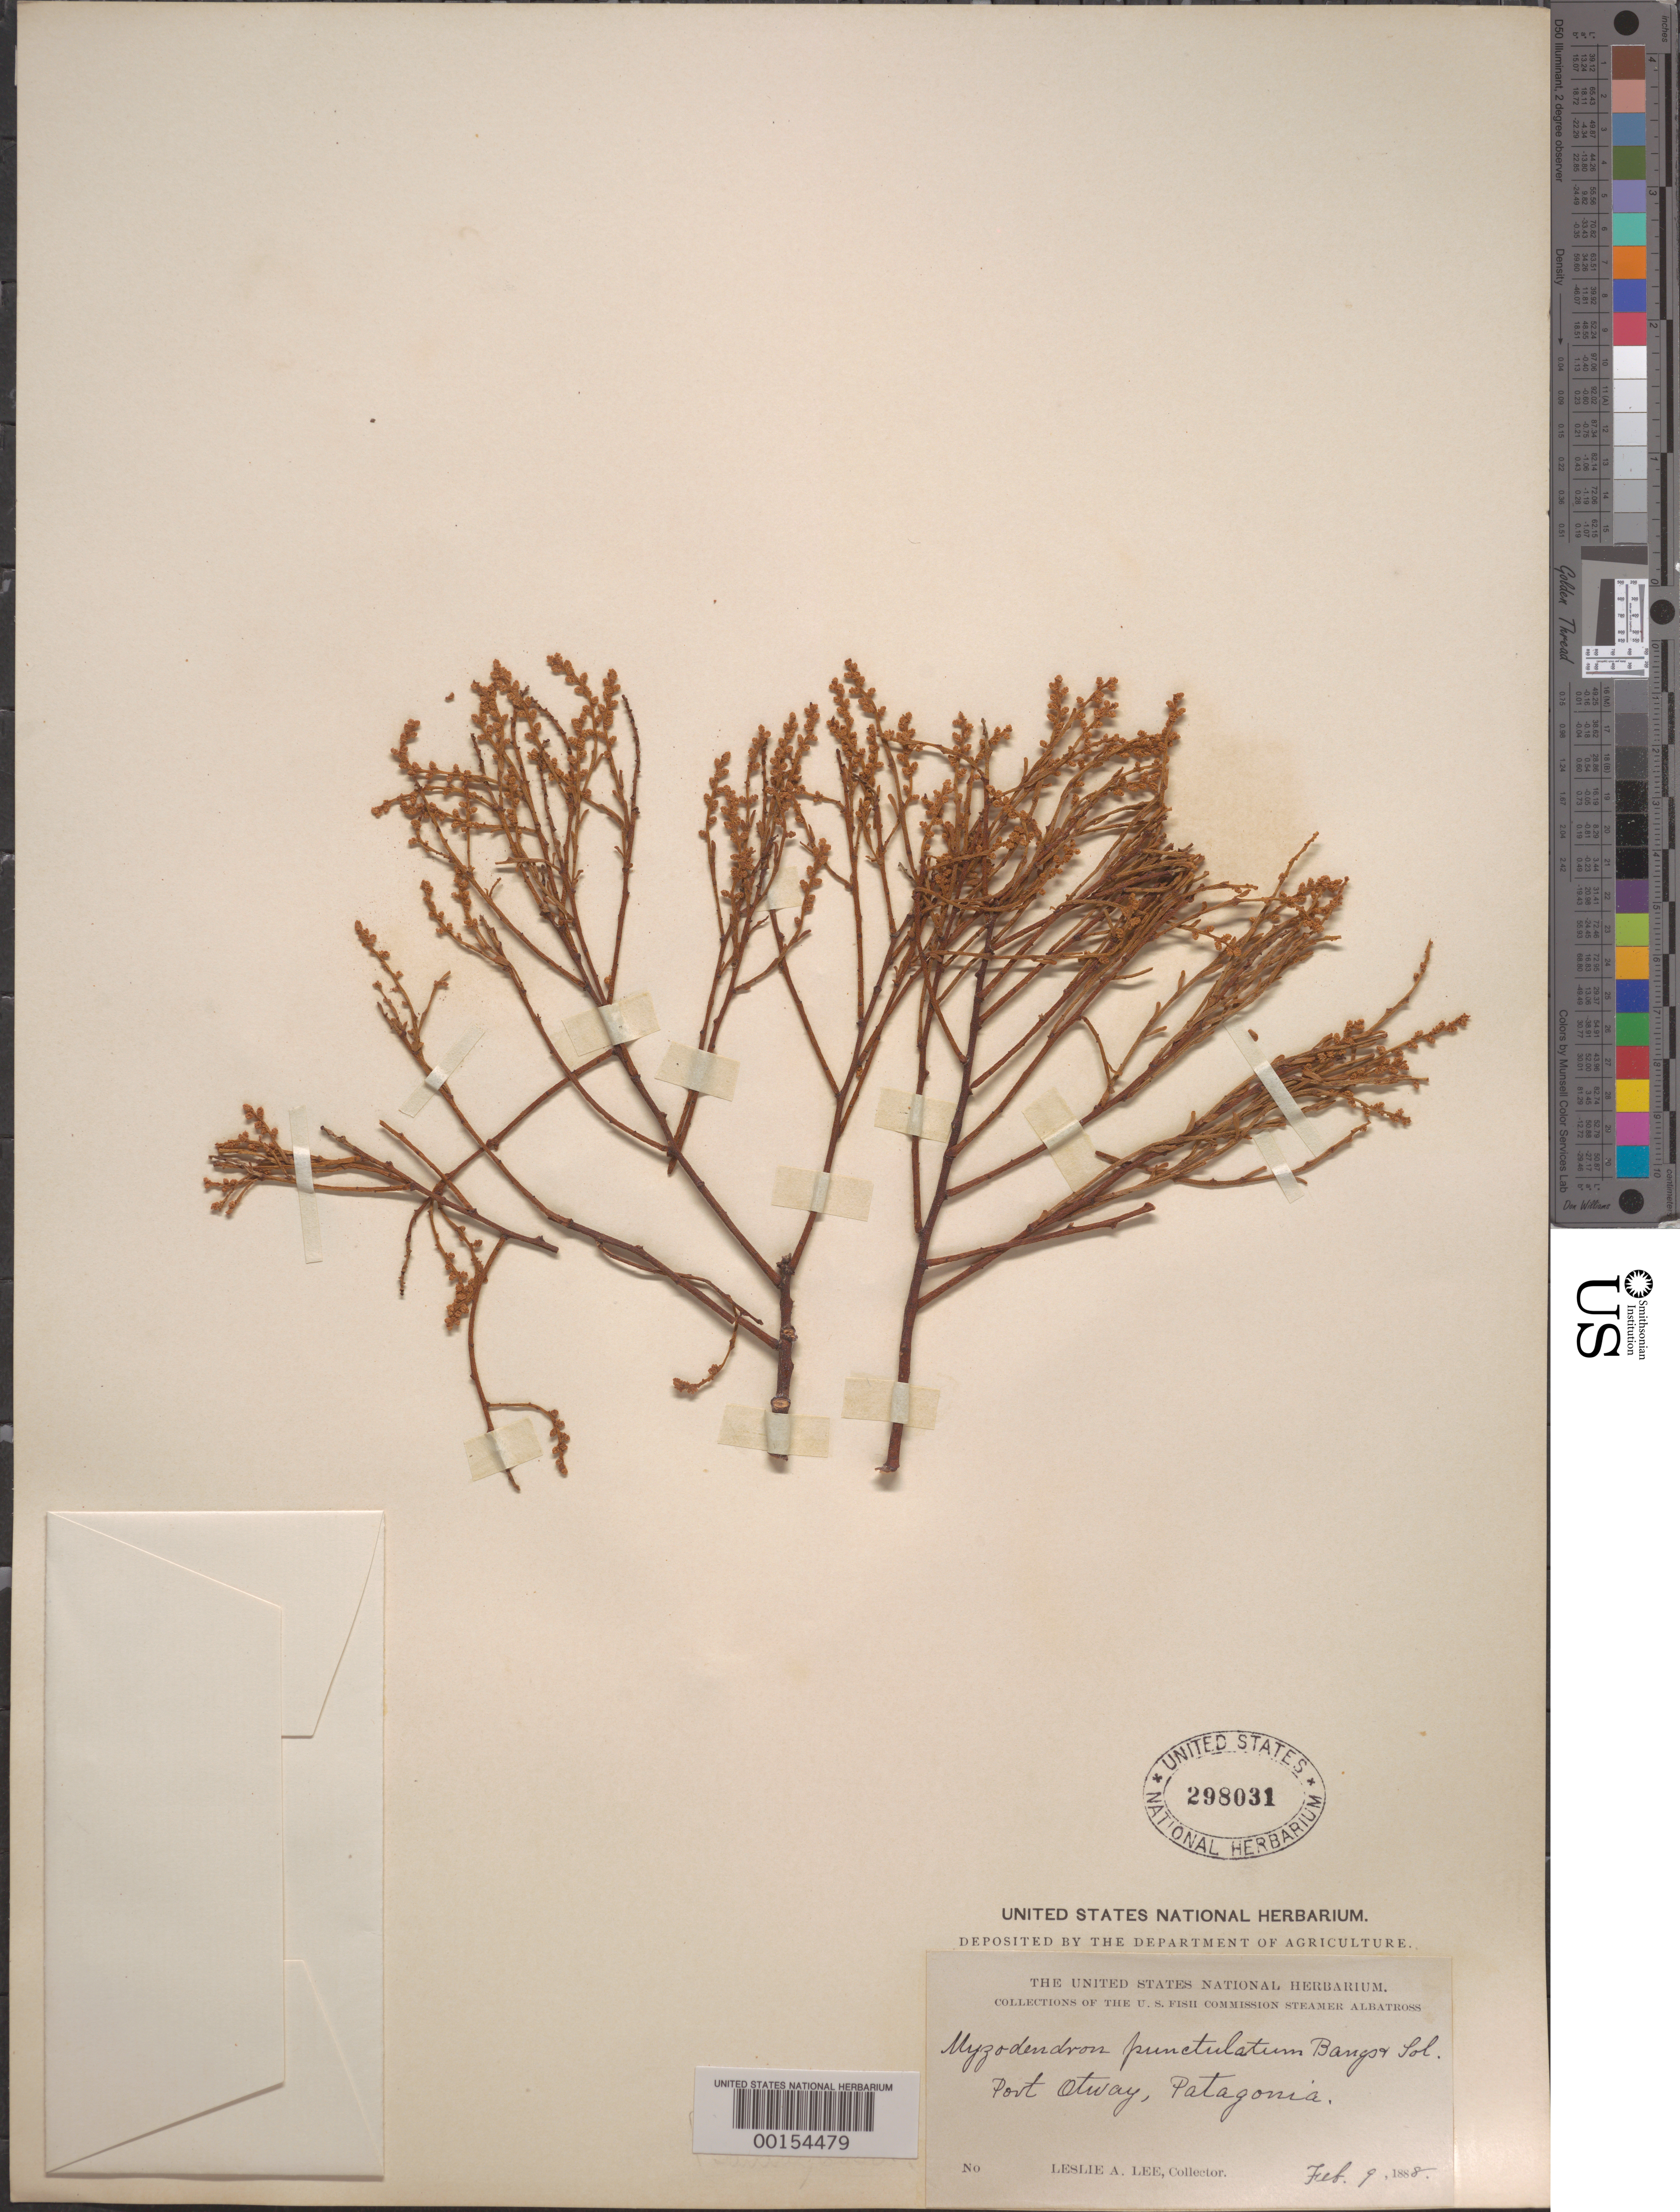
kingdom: Plantae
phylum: Tracheophyta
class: Magnoliopsida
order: Santalales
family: Misodendraceae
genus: Misodendrum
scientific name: Misodendrum punctulatum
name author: Sol. ex DC.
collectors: L. Lee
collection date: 1888-02-09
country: Chile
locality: Port Otway, Patagonia.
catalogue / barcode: US 298031